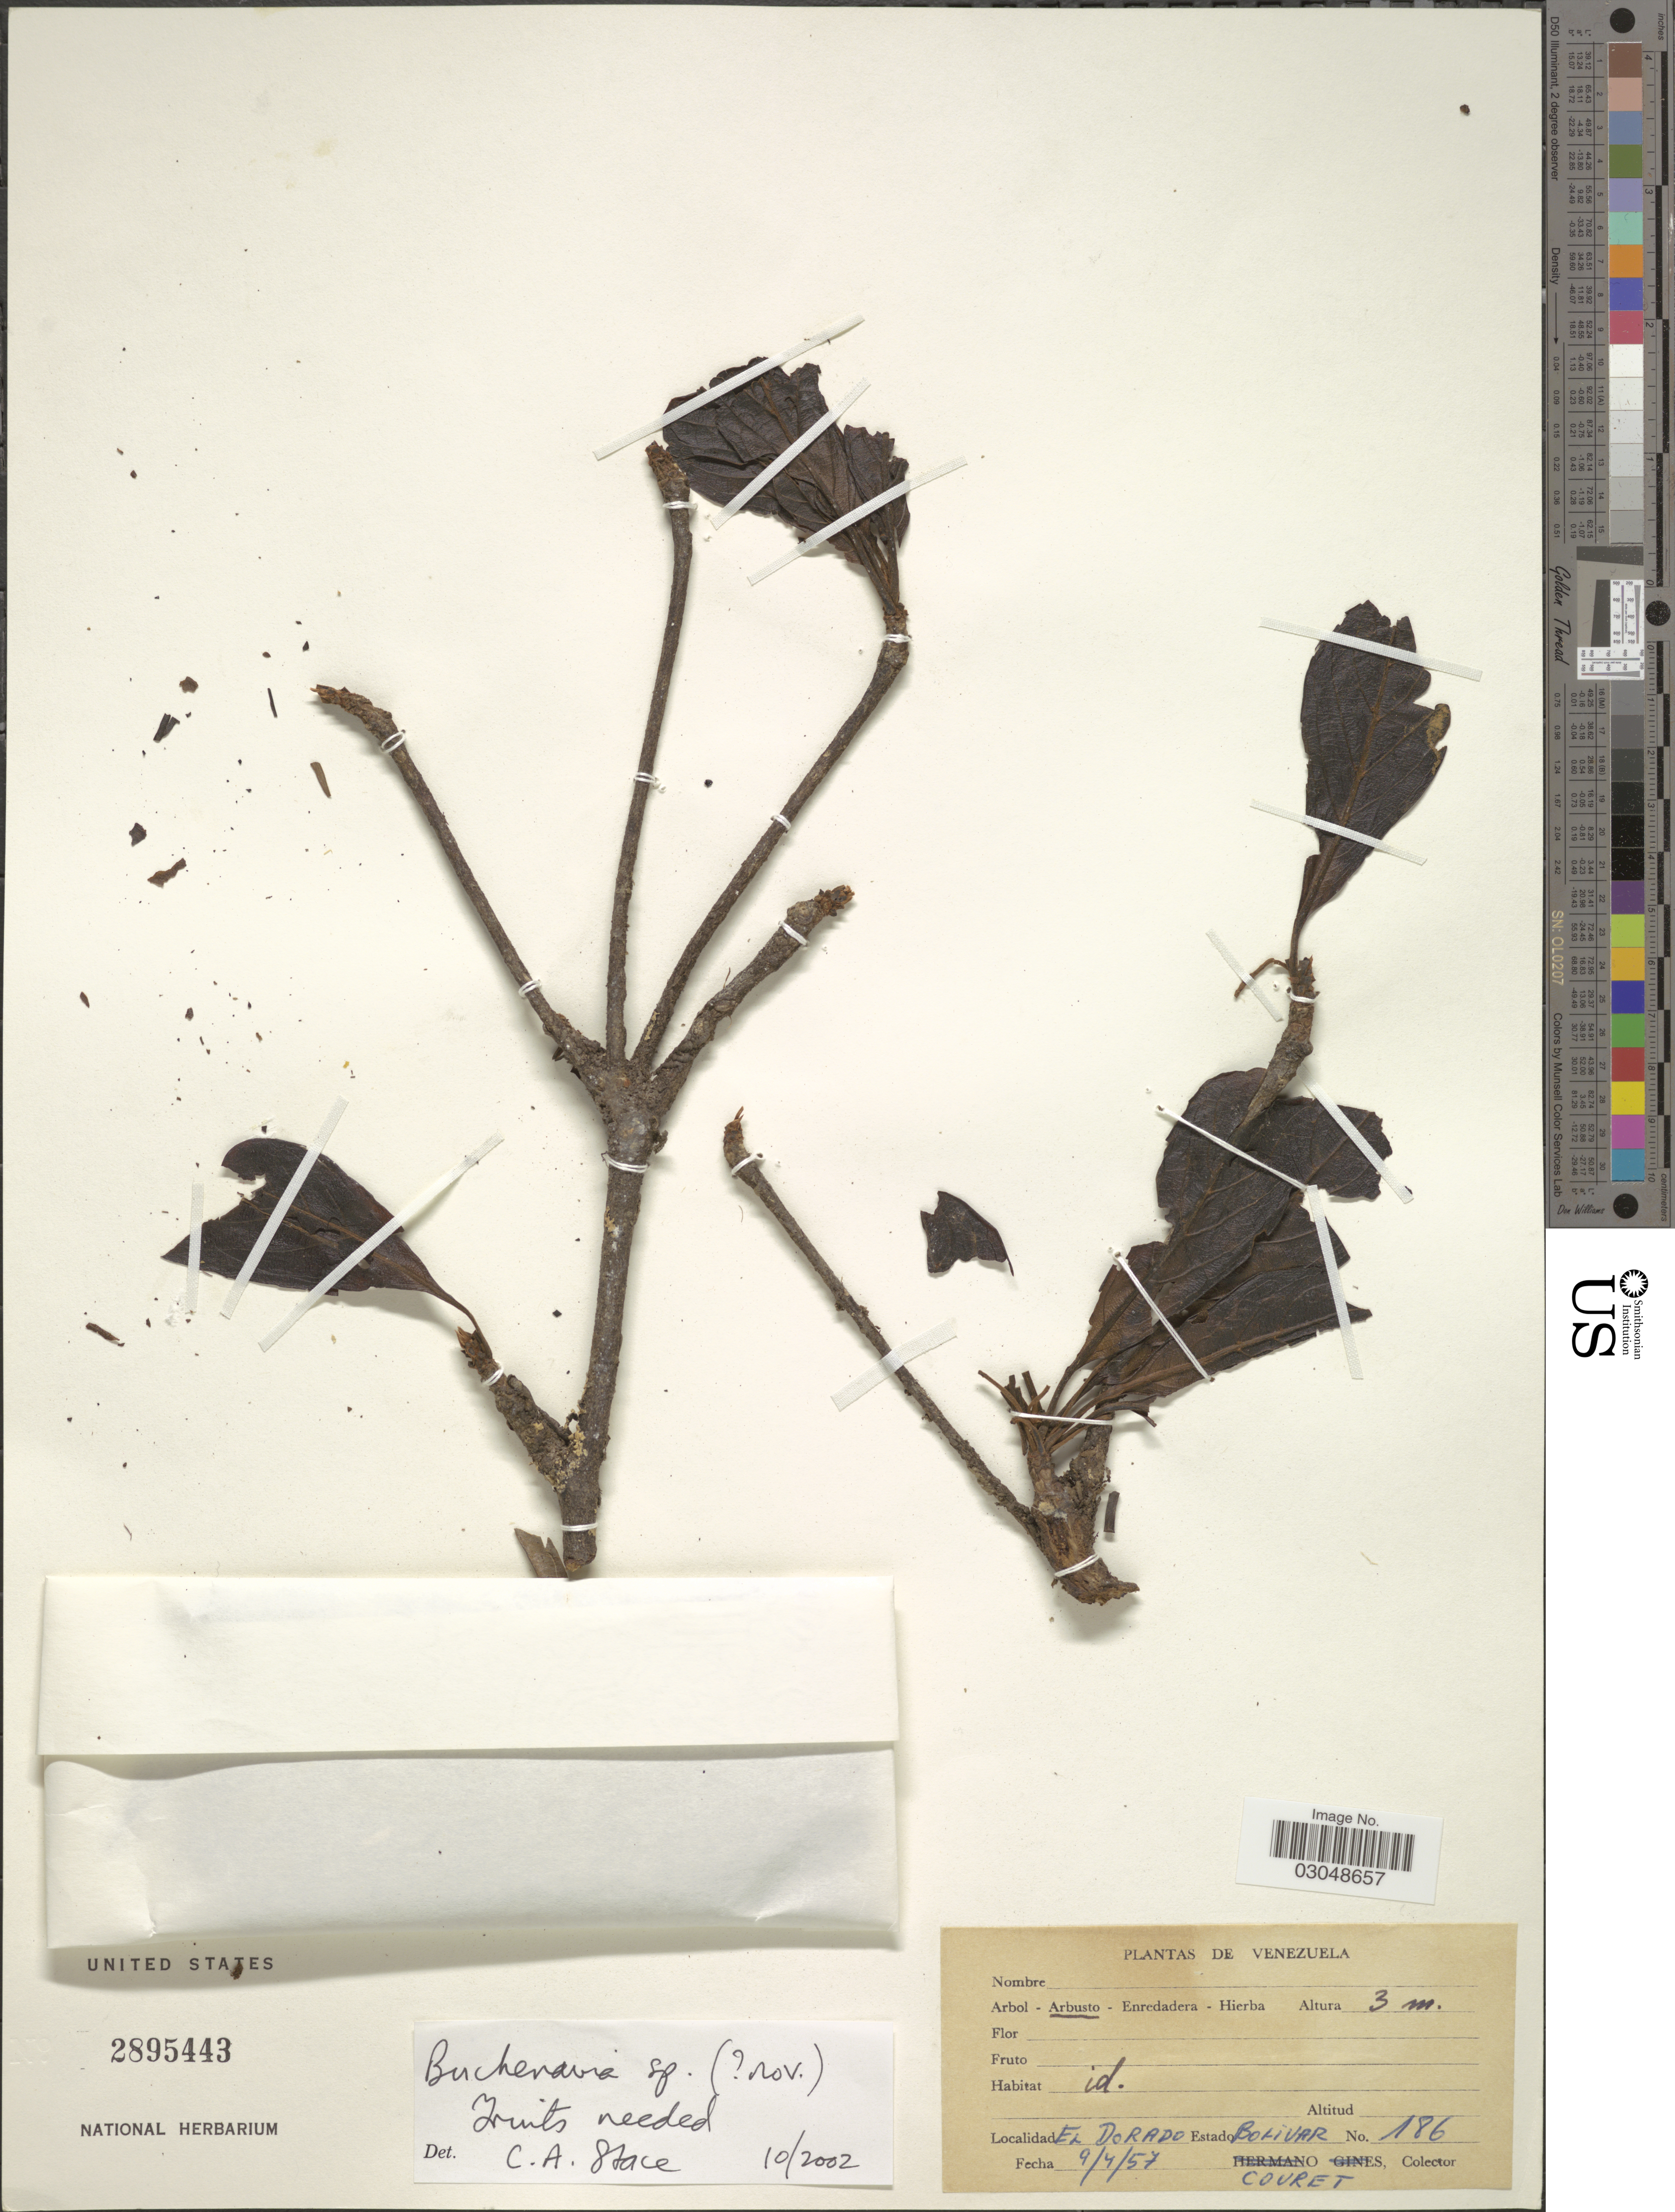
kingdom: Plantae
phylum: Tracheophyta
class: Magnoliopsida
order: Myrtales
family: Combretaceae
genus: Terminalia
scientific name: Terminalia sp.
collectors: -. Couret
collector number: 186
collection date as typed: Transcribed d/m/y: 9/4/57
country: Venezuela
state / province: Bolivar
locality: El Dorado.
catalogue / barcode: US 2895443